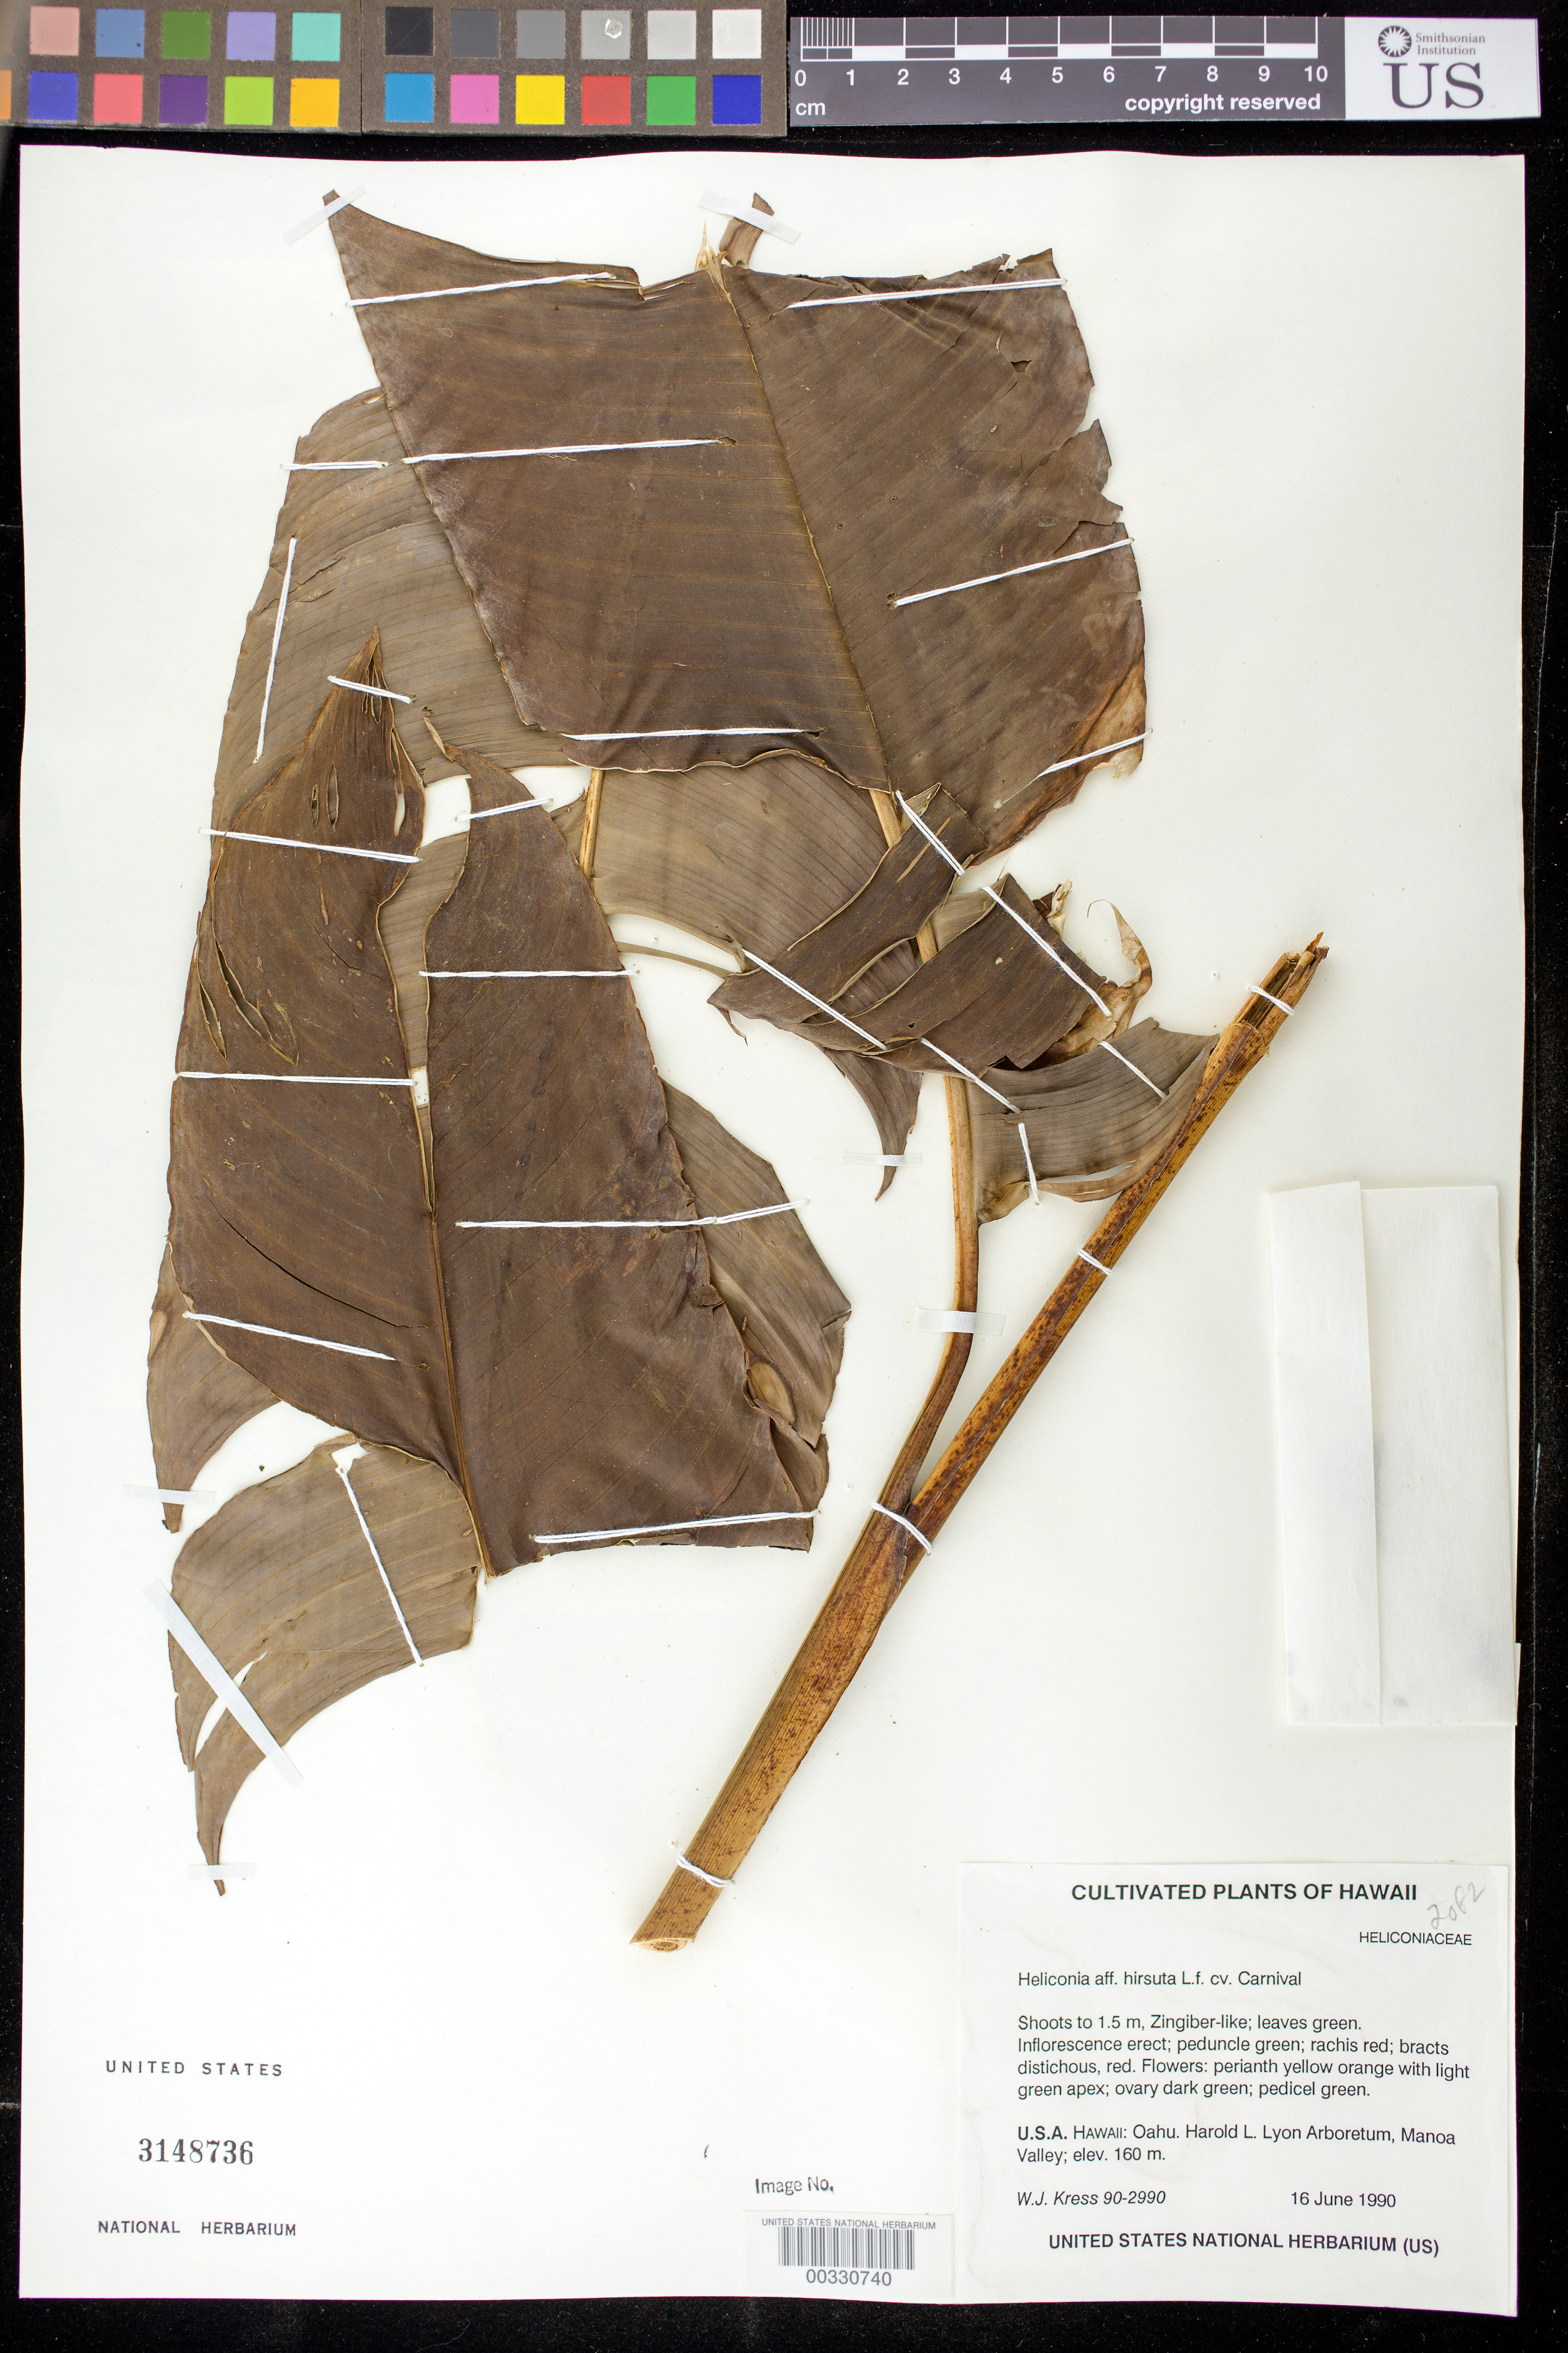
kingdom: Plantae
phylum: Tracheophyta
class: Liliopsida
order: Zingiberales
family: Heliconiaceae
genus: Heliconia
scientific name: Heliconia hirsuta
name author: L. f.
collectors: W. J. Kress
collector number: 90-2990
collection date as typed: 16 Jun 1990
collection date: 1990-06-16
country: United States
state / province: Florida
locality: Southern Florida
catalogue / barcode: US 3148736